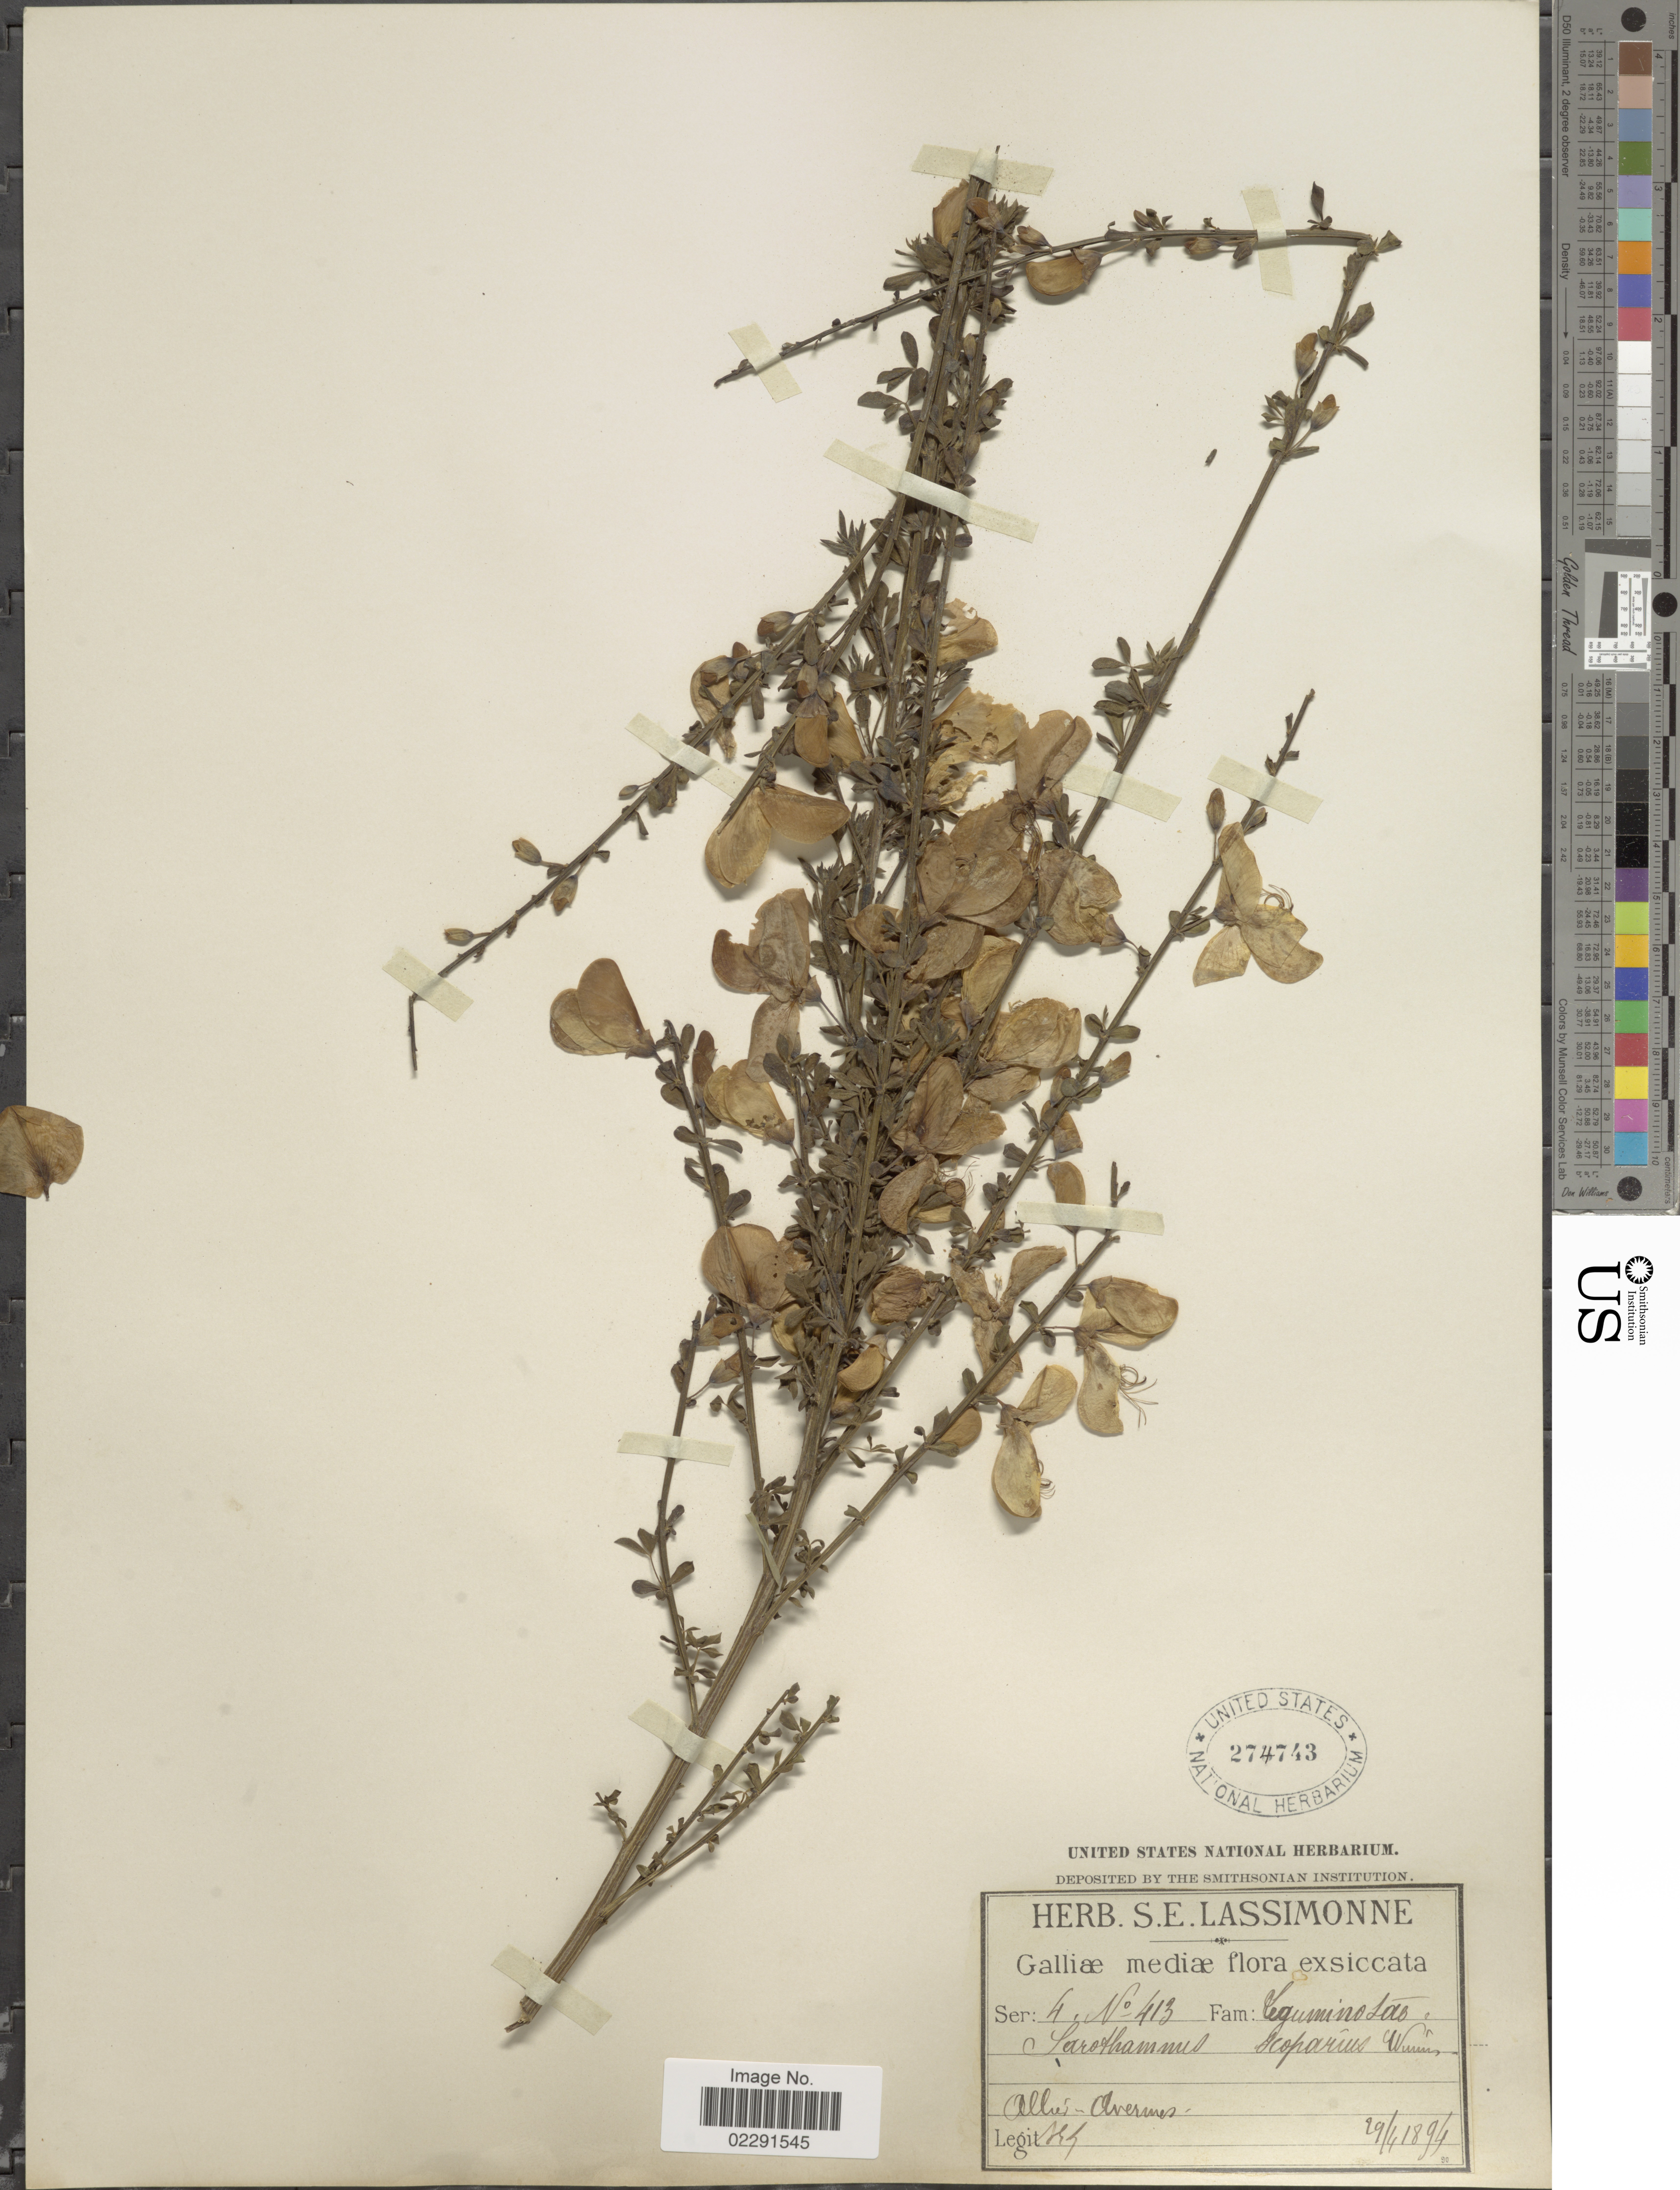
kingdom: Plantae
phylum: Tracheophyta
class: Magnoliopsida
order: Fabales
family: Fabaceae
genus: Cytisus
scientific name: Cytisus scoparius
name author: (L.) Link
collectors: S. Lassimonne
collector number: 413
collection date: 1894-04-29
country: France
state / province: Auvergne-Rhône-Alpes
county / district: Allier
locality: Galliæ mediæ [Central France]. Allier - Avermes.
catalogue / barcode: US 274743